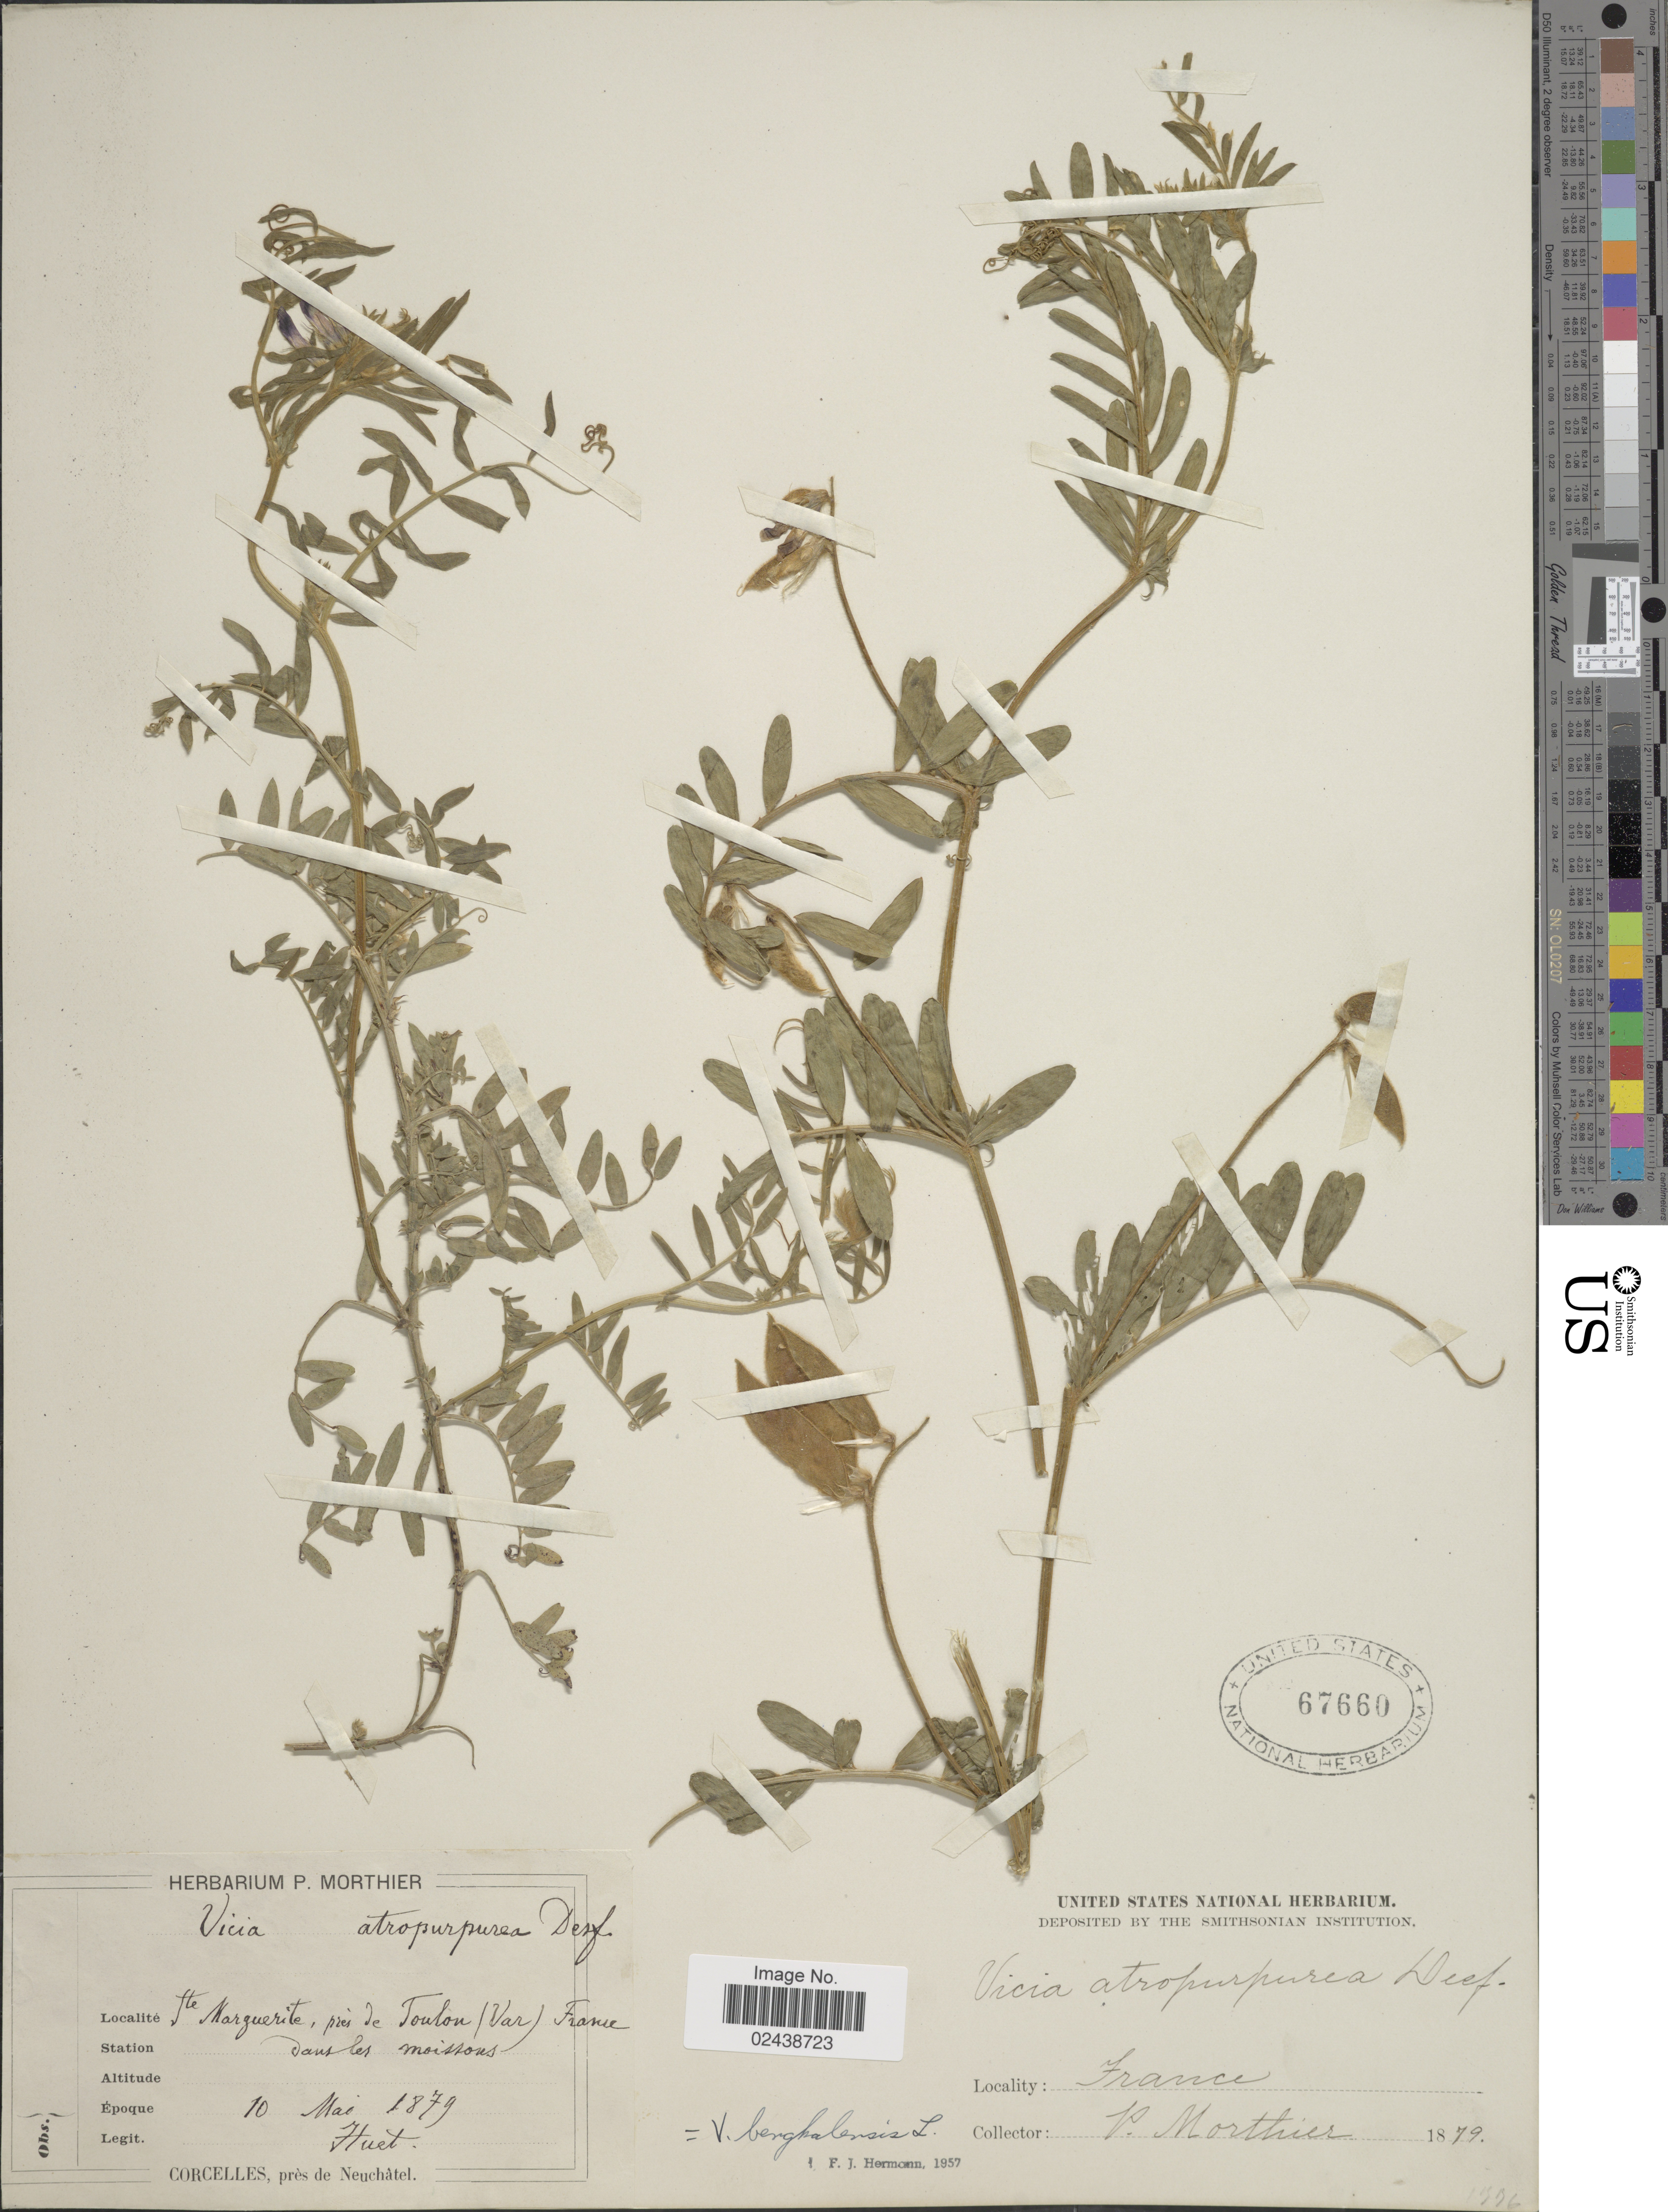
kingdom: Plantae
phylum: Tracheophyta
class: Magnoliopsida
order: Fabales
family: Fabaceae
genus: Vicia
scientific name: Vicia benghalensis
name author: L.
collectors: P. Morthier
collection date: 1879-05-10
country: France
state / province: Provence-Alpes-Côte d'Azur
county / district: Var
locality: Ste Marguerite, pres de Toulon (Var) dans les moissons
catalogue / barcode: US 67660